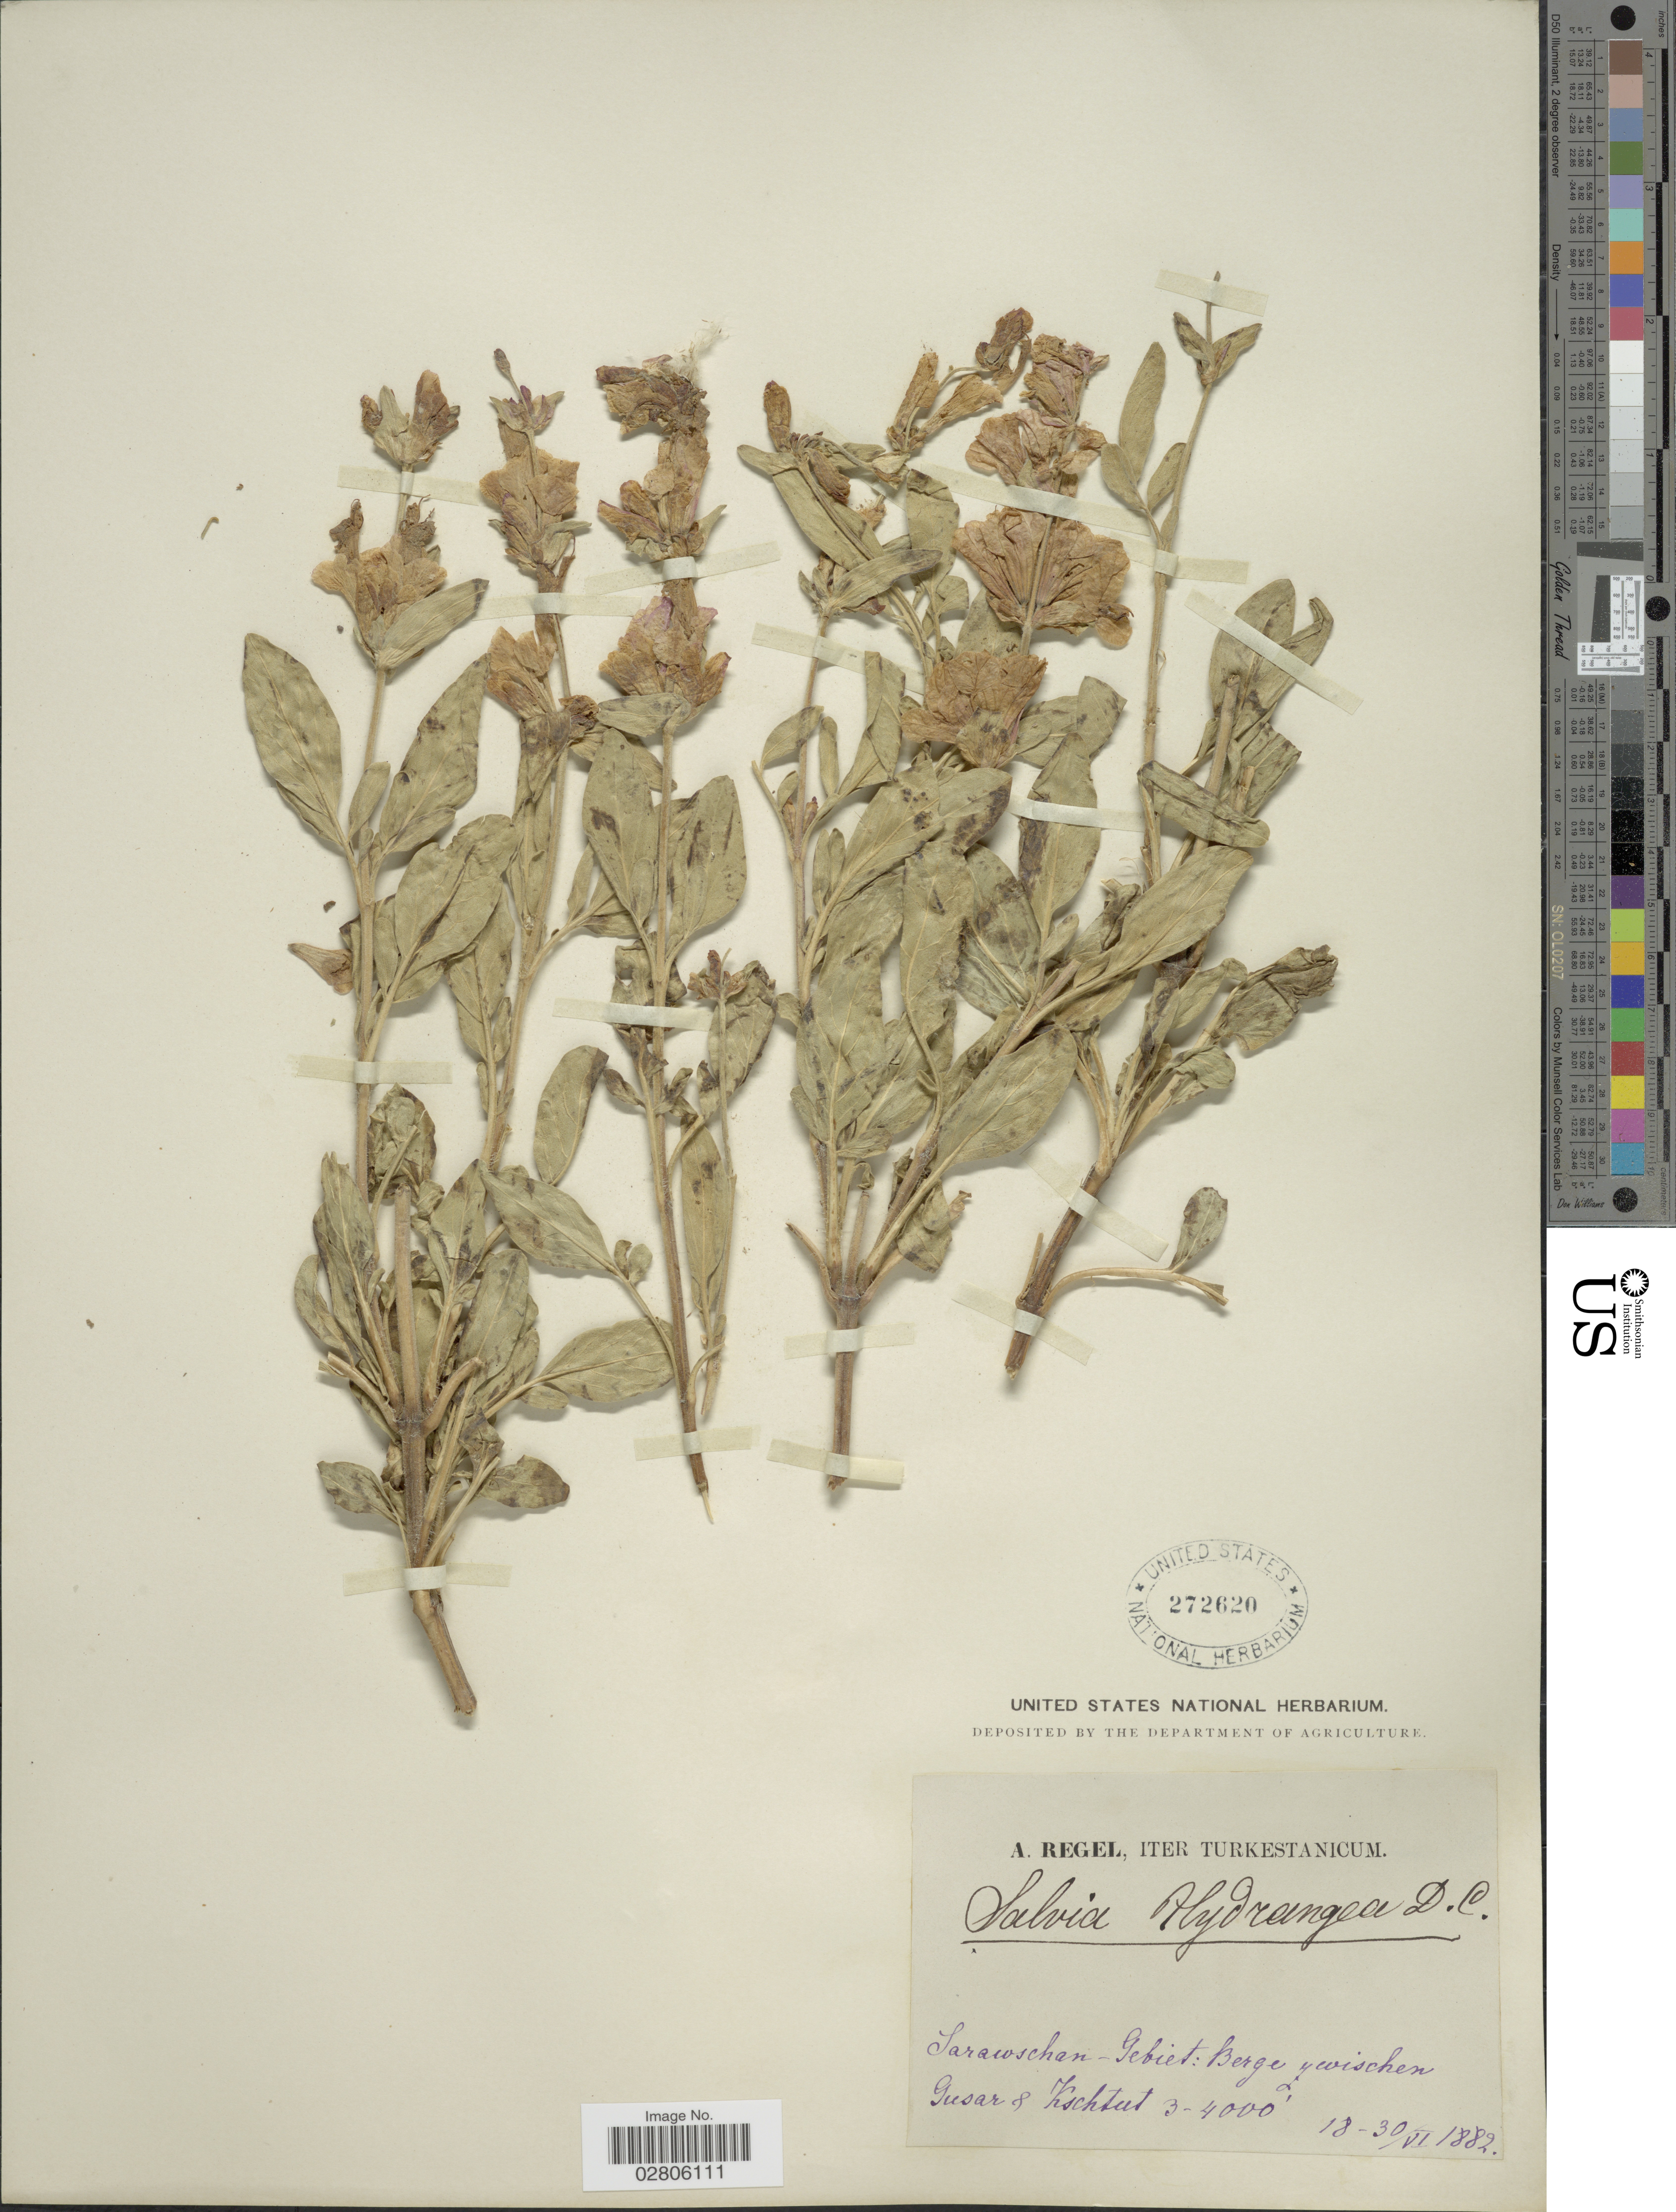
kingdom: Plantae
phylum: Tracheophyta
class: Magnoliopsida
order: Lamiales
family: Lamiaceae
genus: Salvia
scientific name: Salvia hydrangea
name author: DC. ex Benth.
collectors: A. Regel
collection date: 1882-06-18/1882-06-30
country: Uzbekistan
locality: Sarawschan - Gebiet: Berge zwischen, Gusar & Kschtut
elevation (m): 914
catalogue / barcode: US 272620